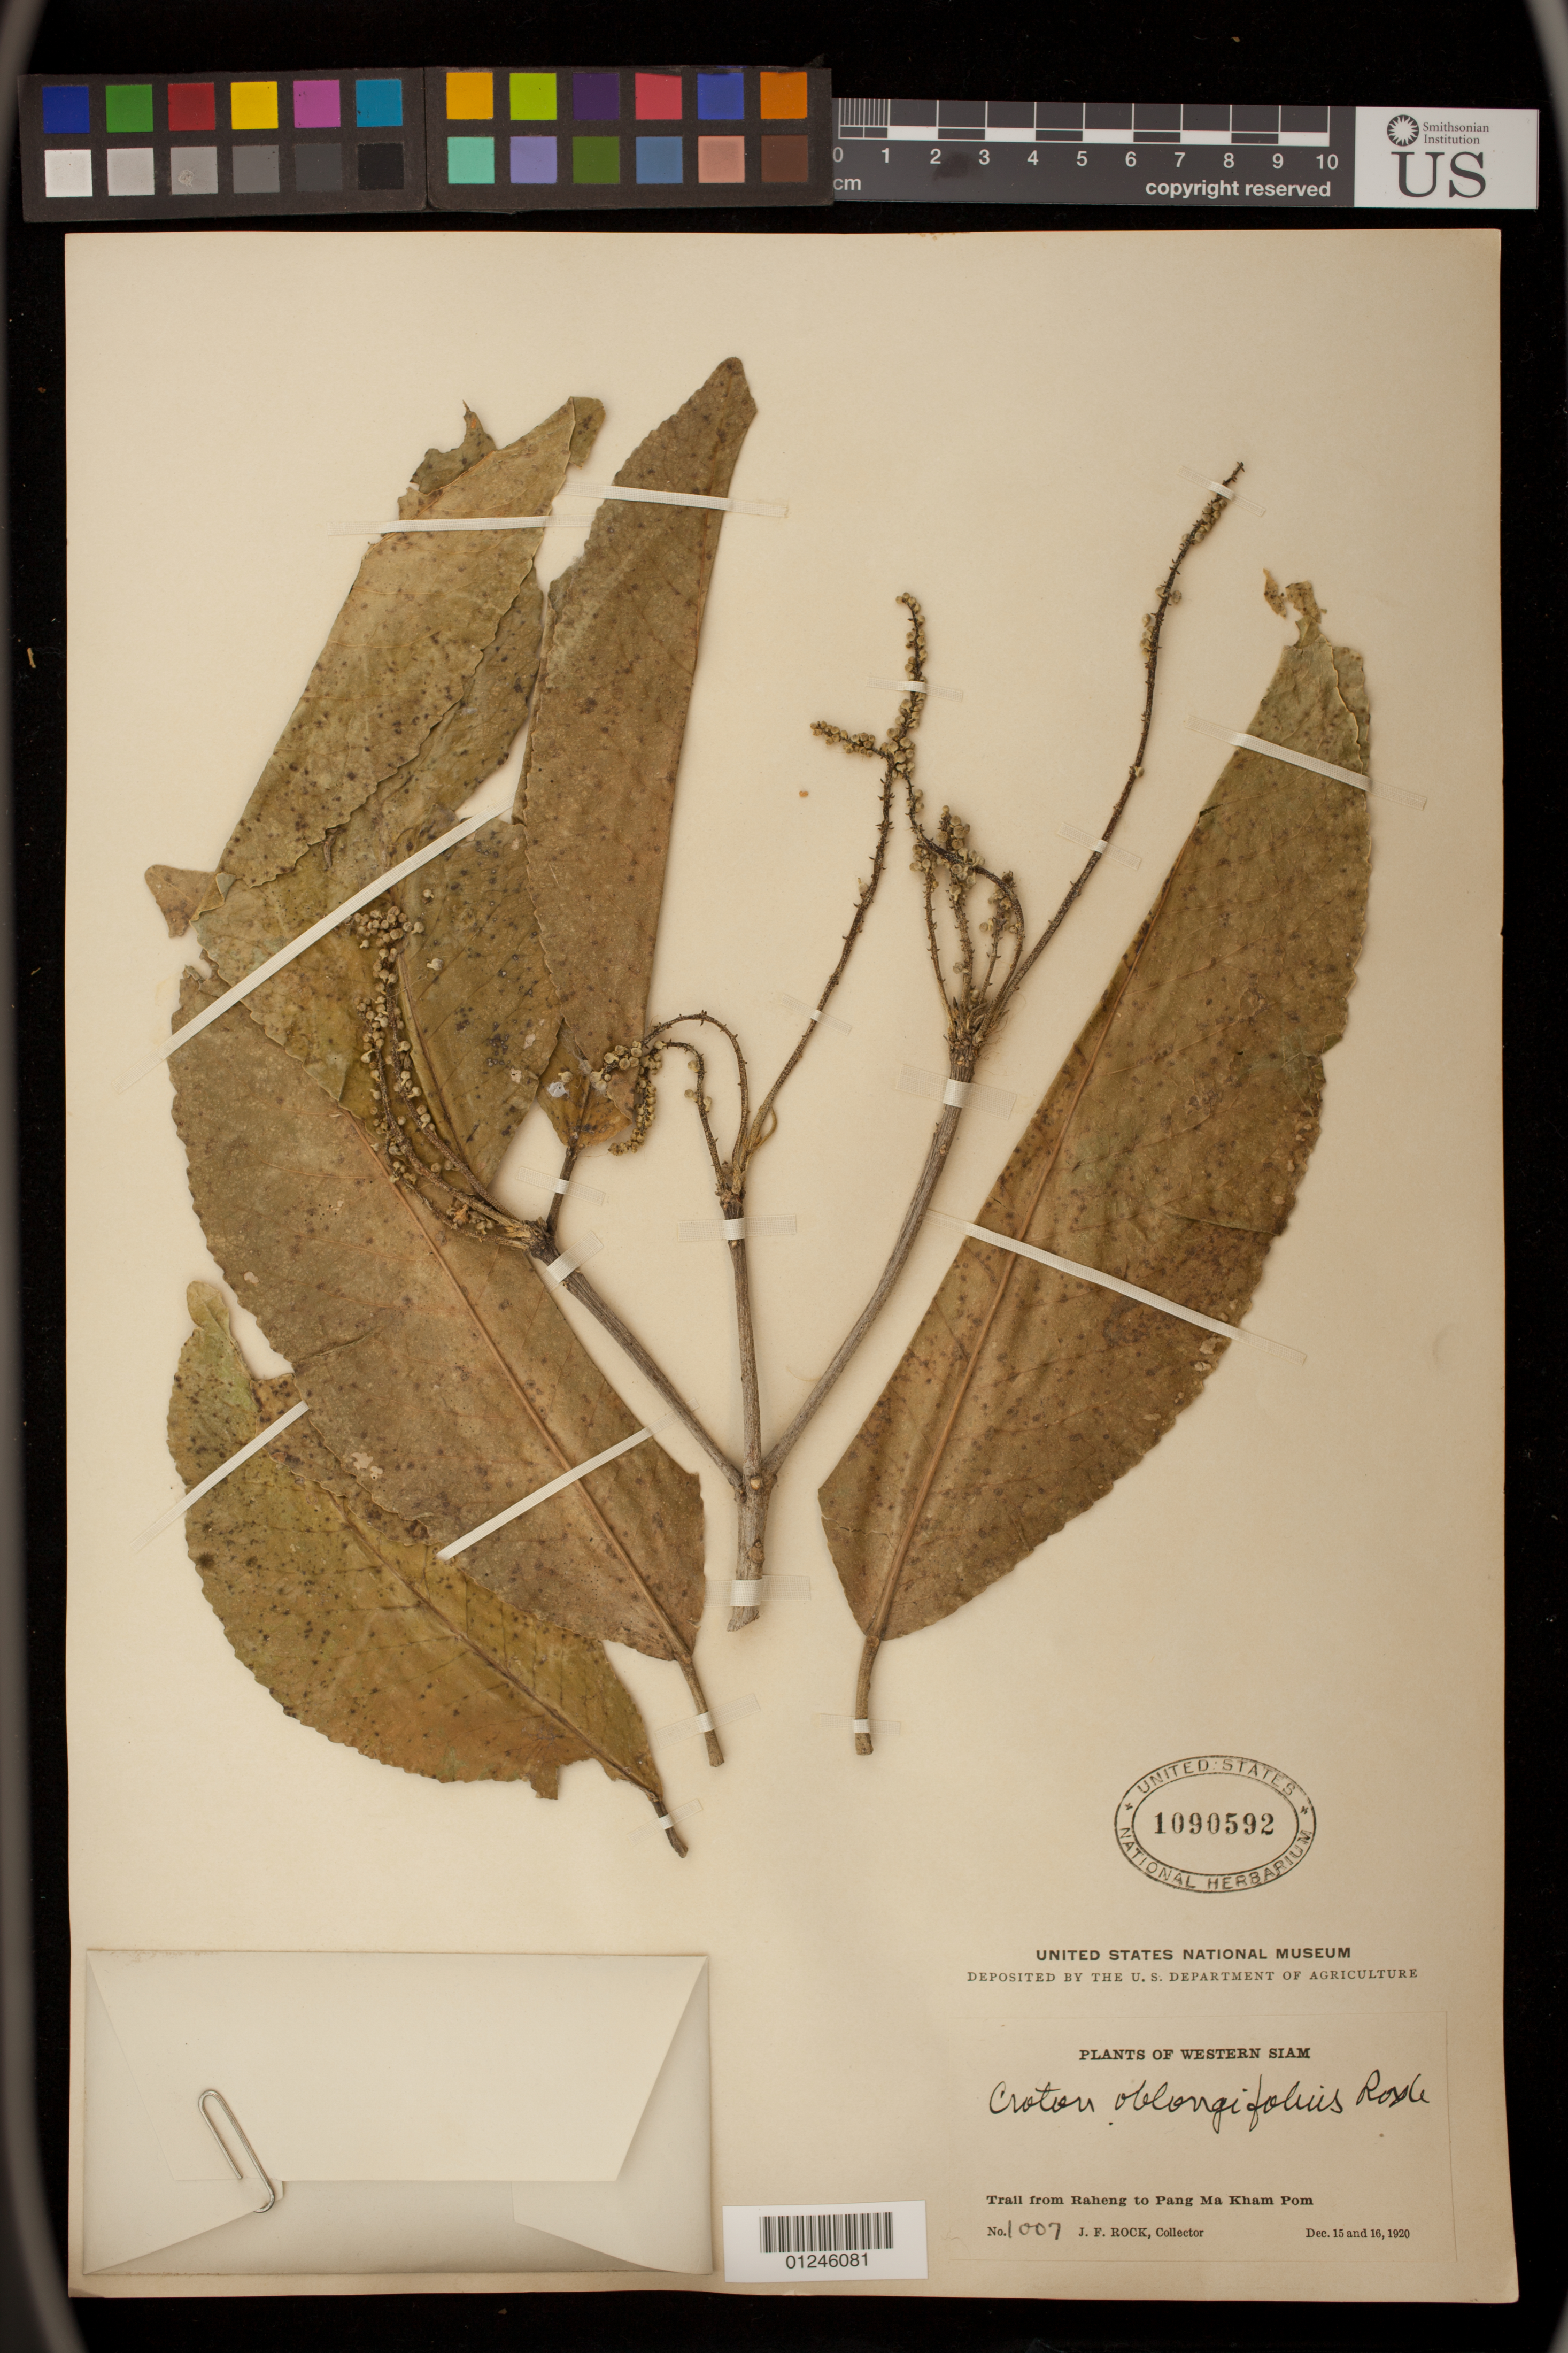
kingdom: Plantae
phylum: Tracheophyta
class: Magnoliopsida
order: Malpighiales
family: Euphorbiaceae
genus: Croton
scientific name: Croton oblongifolius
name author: Roxb.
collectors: J. F. Rock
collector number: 1007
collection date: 1920-12-15,1920-12-16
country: Thailand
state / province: Tak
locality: Western Siam.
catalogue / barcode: US 1090592